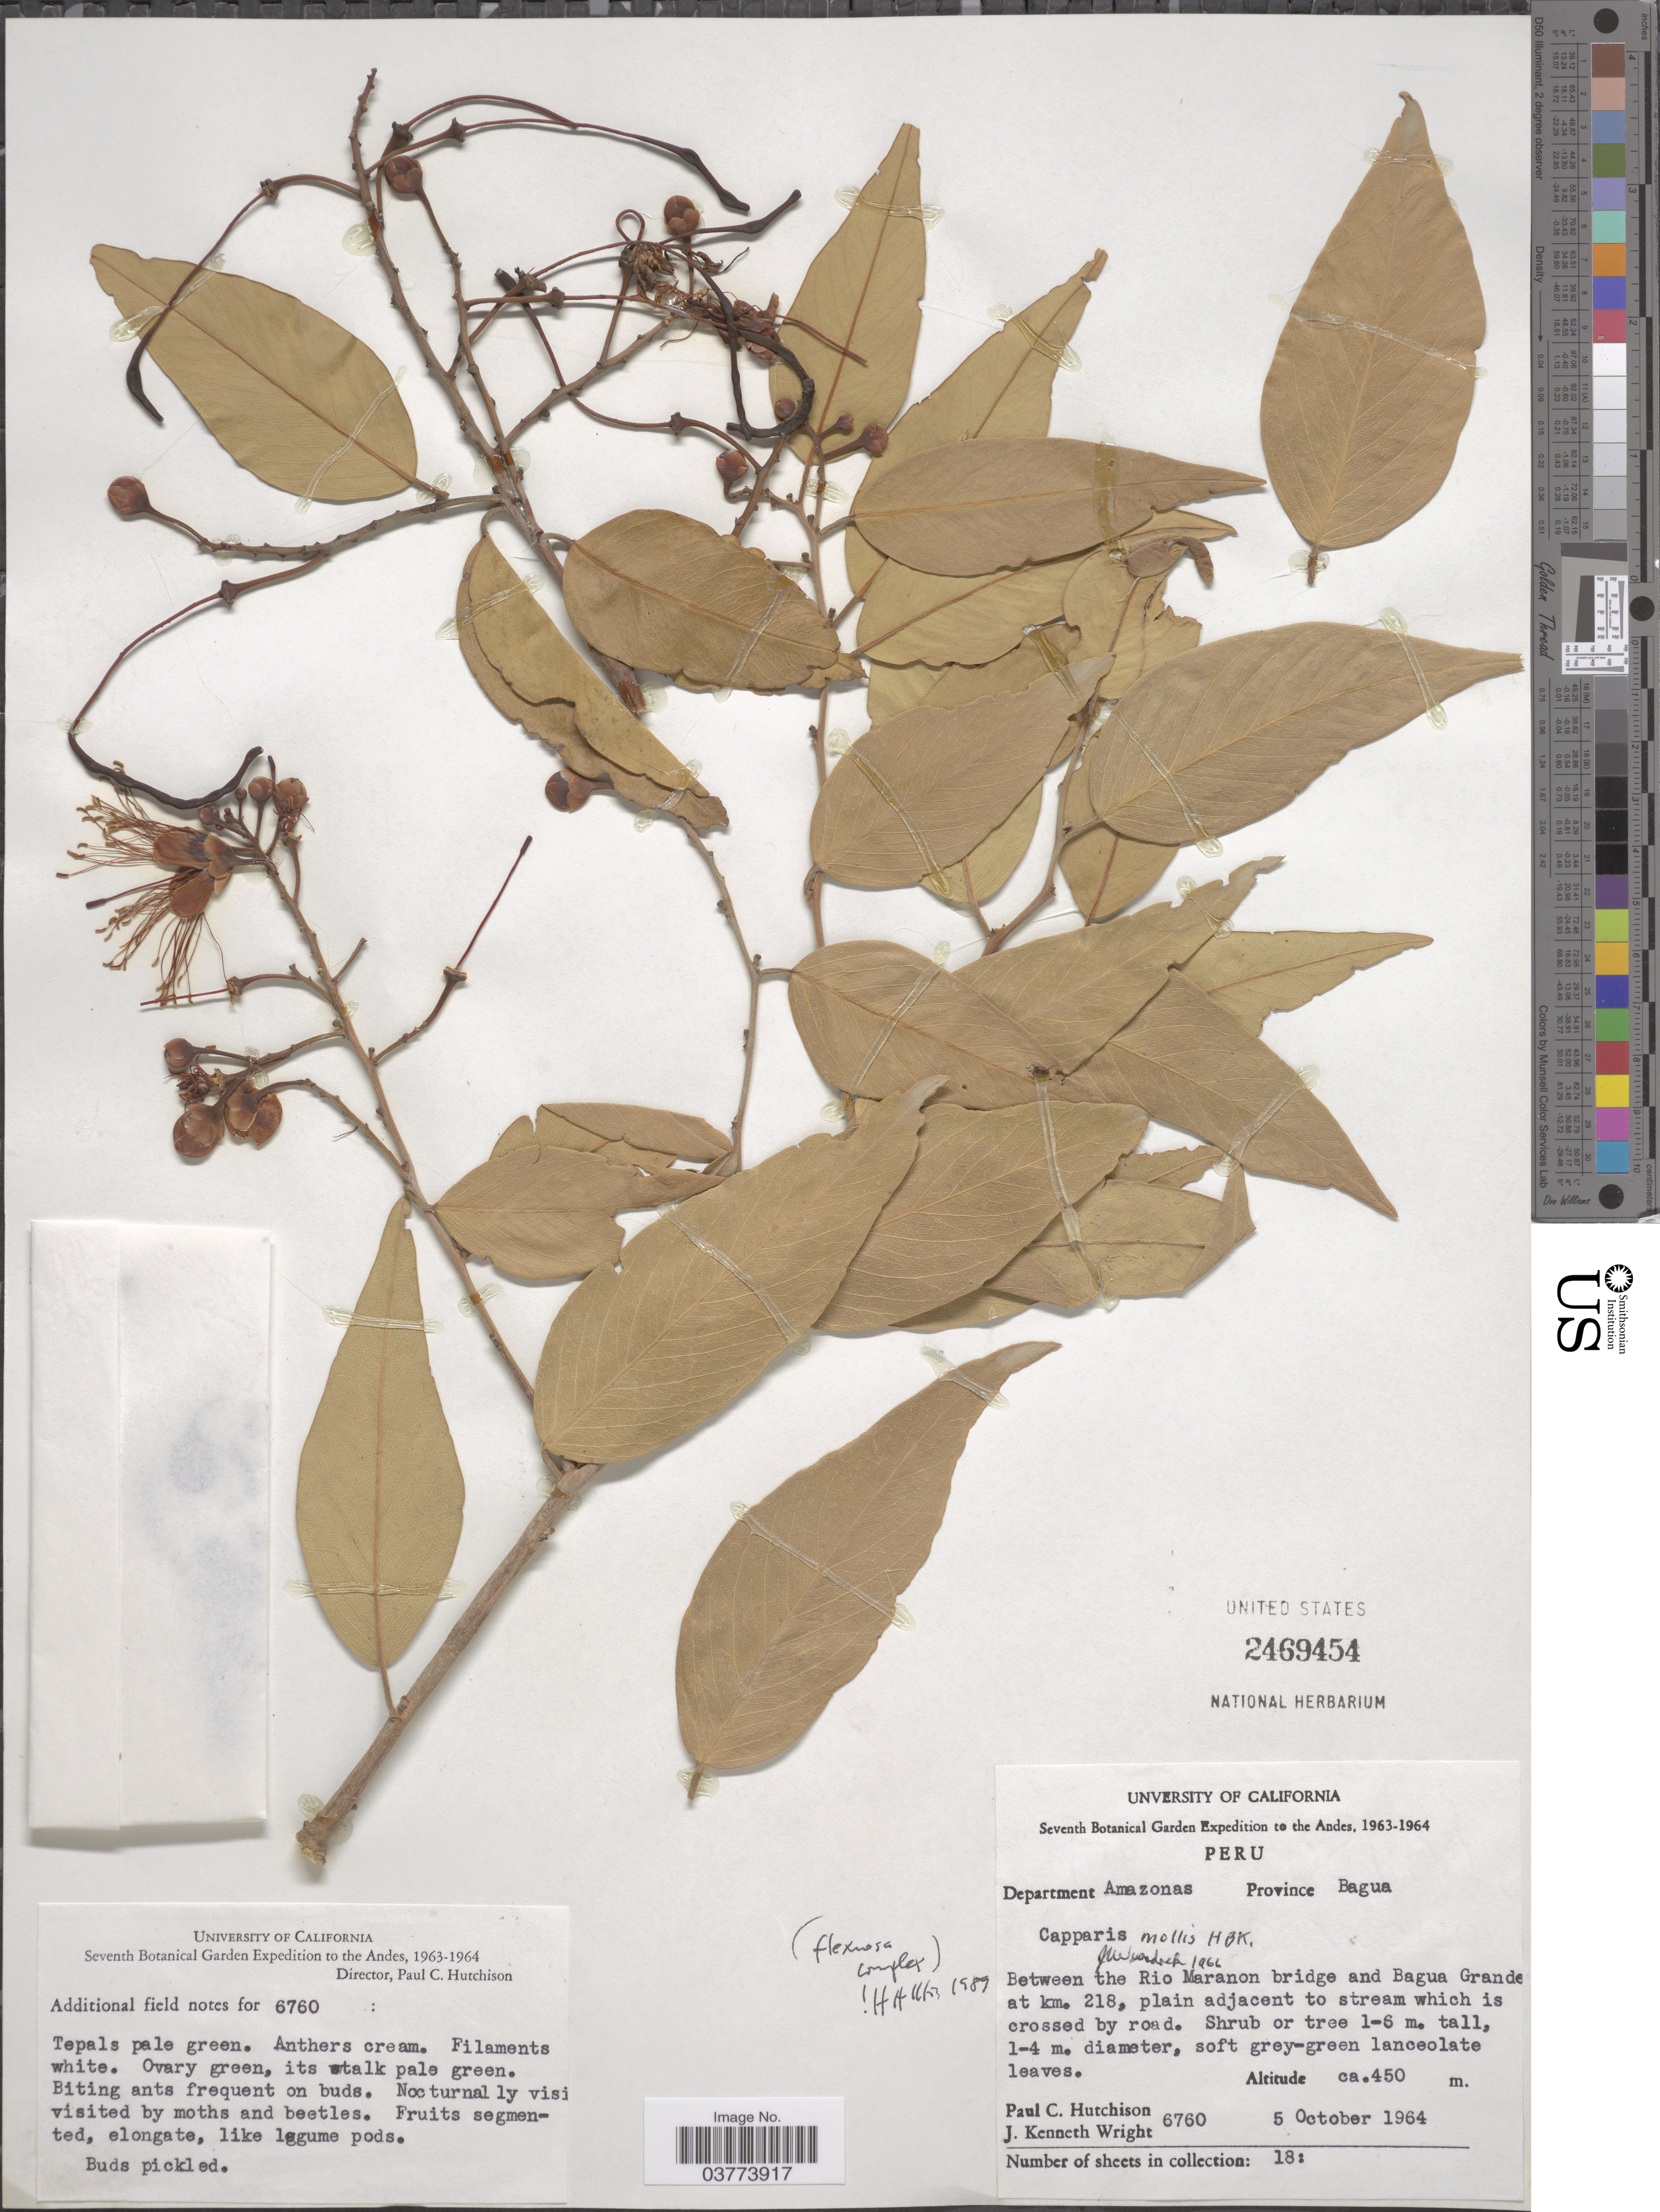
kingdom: Plantae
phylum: Tracheophyta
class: Magnoliopsida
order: Brassicales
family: Capparaceae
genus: Cynophalla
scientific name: Cynophalla mollis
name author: (Kunth) J. Presl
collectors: P. C. Hutchison & J. K. Wright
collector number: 6760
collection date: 1964-10-05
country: Peru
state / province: Amazonas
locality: The Andes. Department Amazonas. Province Bagua. Between the Rio Maranon bridge and Bagua Grande at km. 218.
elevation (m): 450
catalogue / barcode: US 2469454